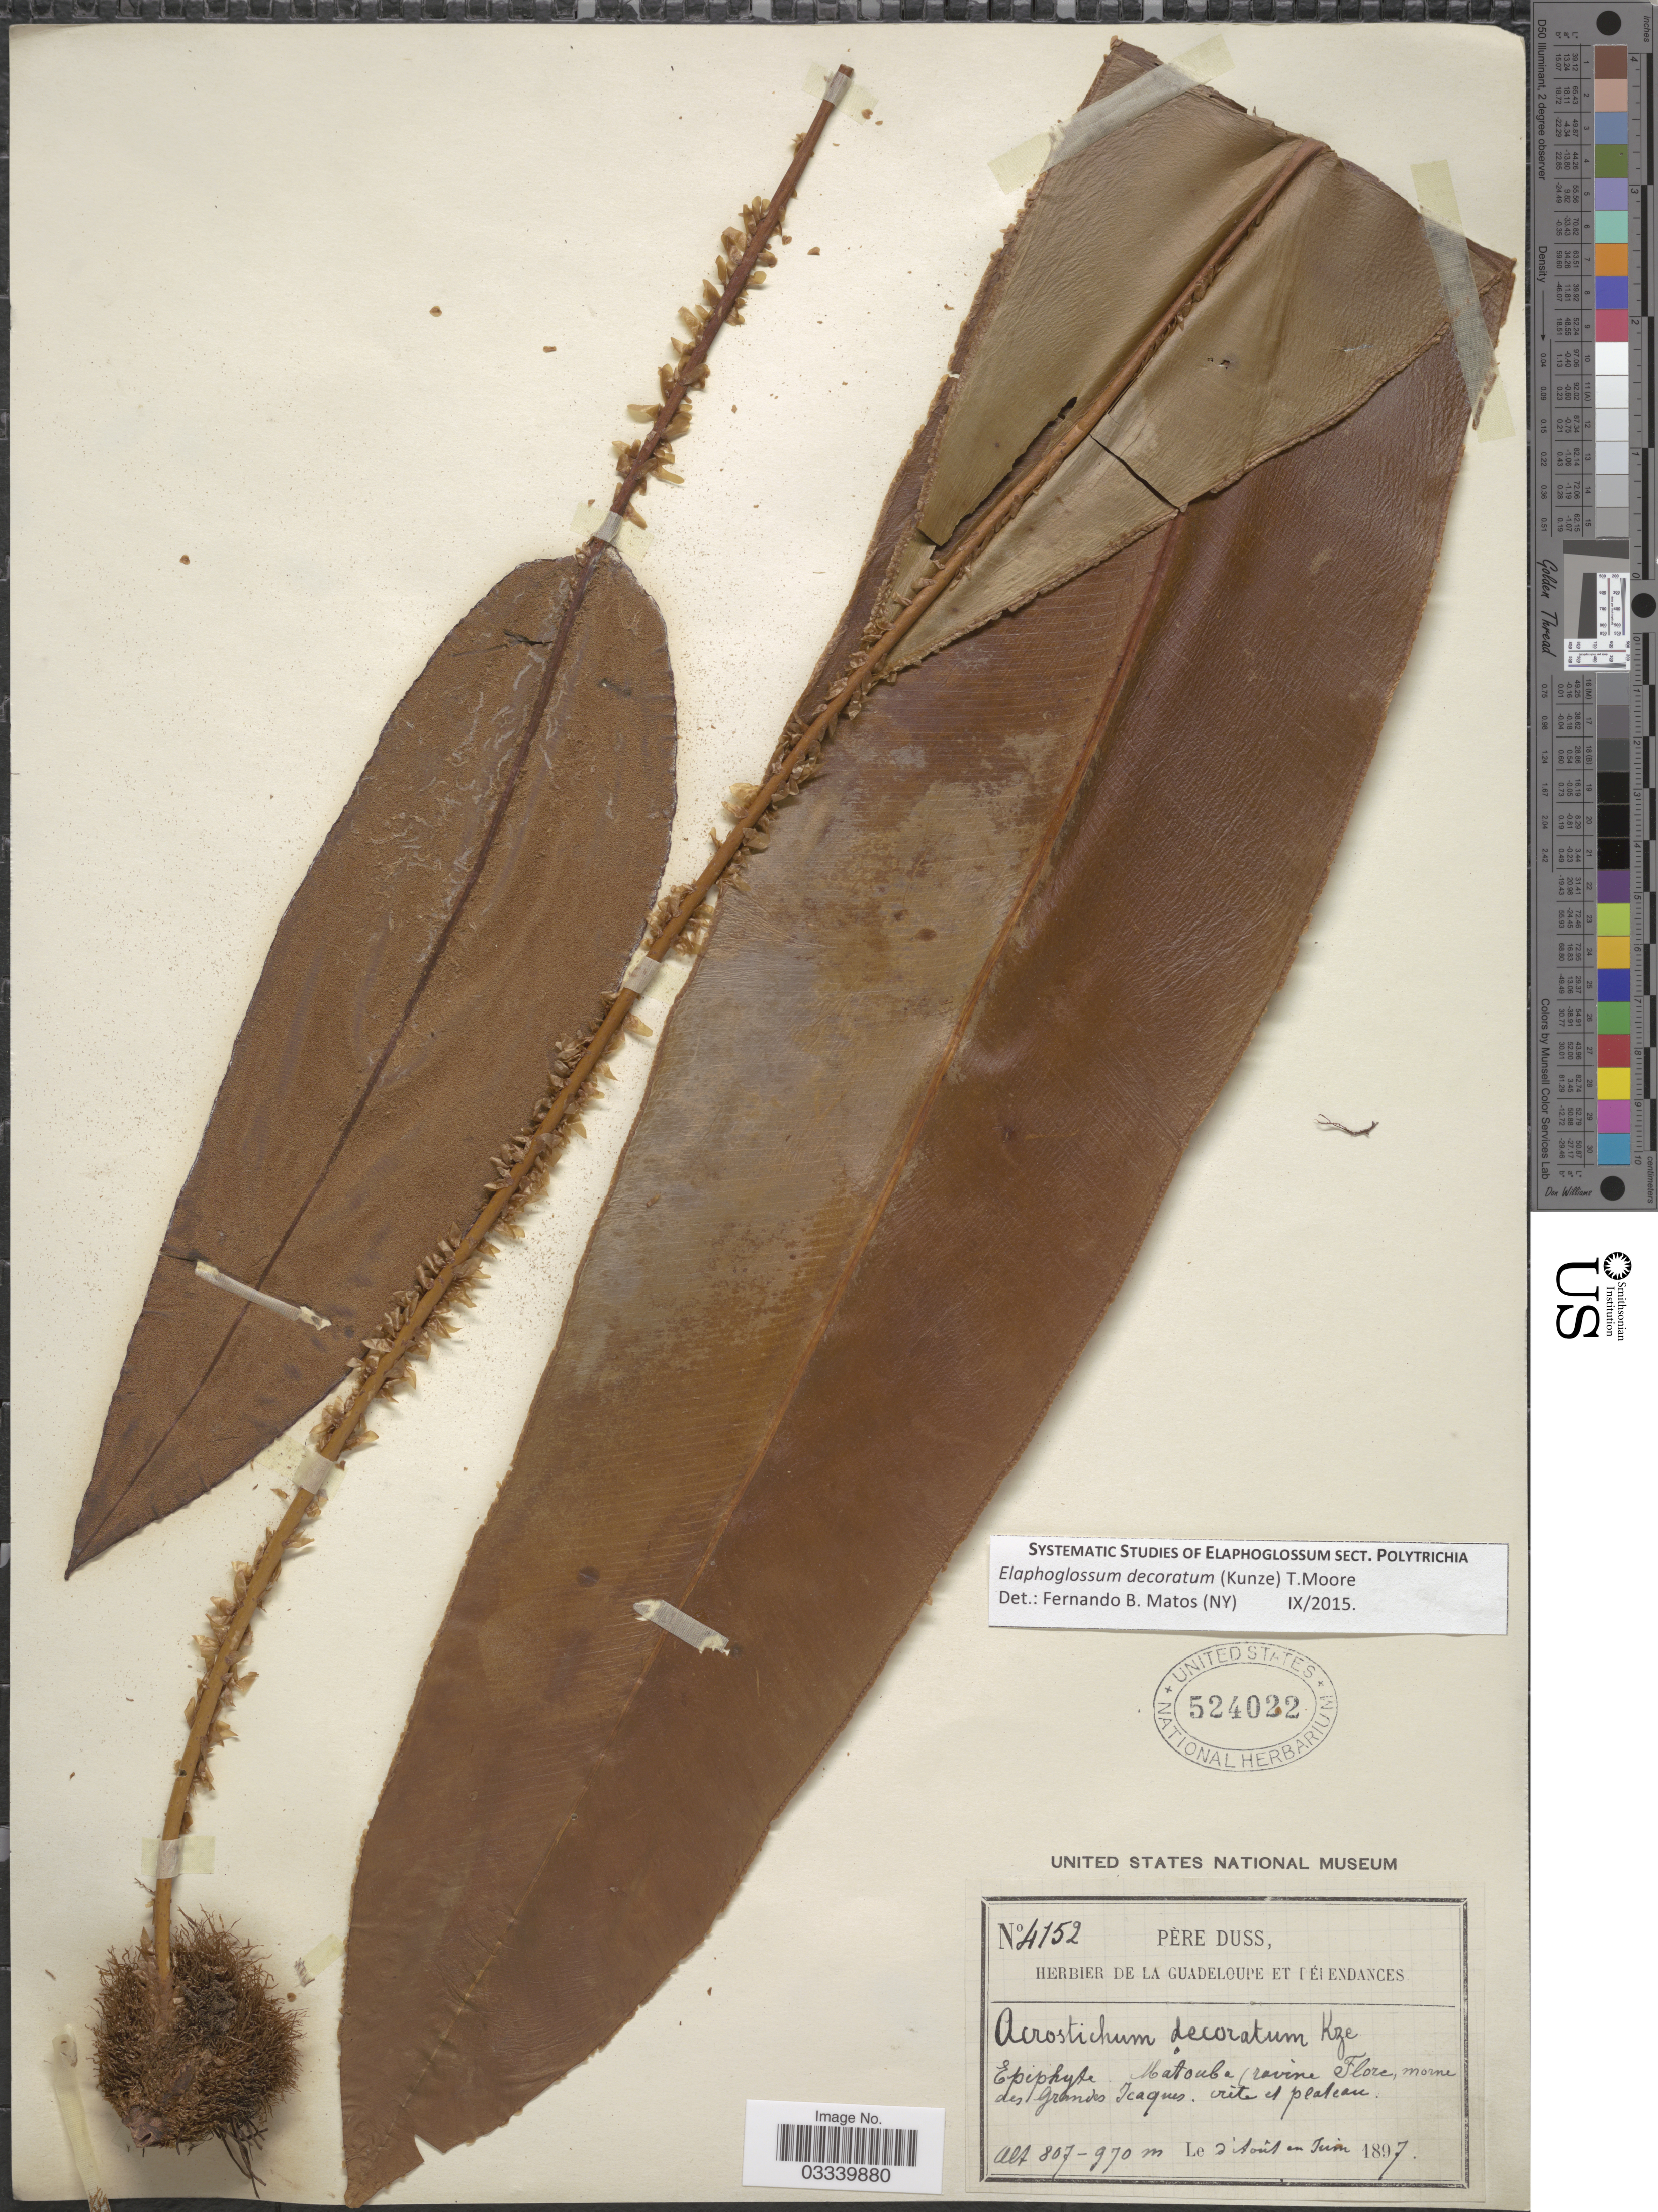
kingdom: Plantae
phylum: Tracheophyta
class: Polypodiopsida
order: Polypodiales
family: Dryopteridaceae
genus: Elaphoglossum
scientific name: Elaphoglossum decoratum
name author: (Kunze) T. Moore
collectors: Père Duss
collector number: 4152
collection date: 1897-06/1897-08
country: Guadeloupe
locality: Matoube (ravine Flore, morne des Grandes Icaques).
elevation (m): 807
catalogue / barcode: US 524022